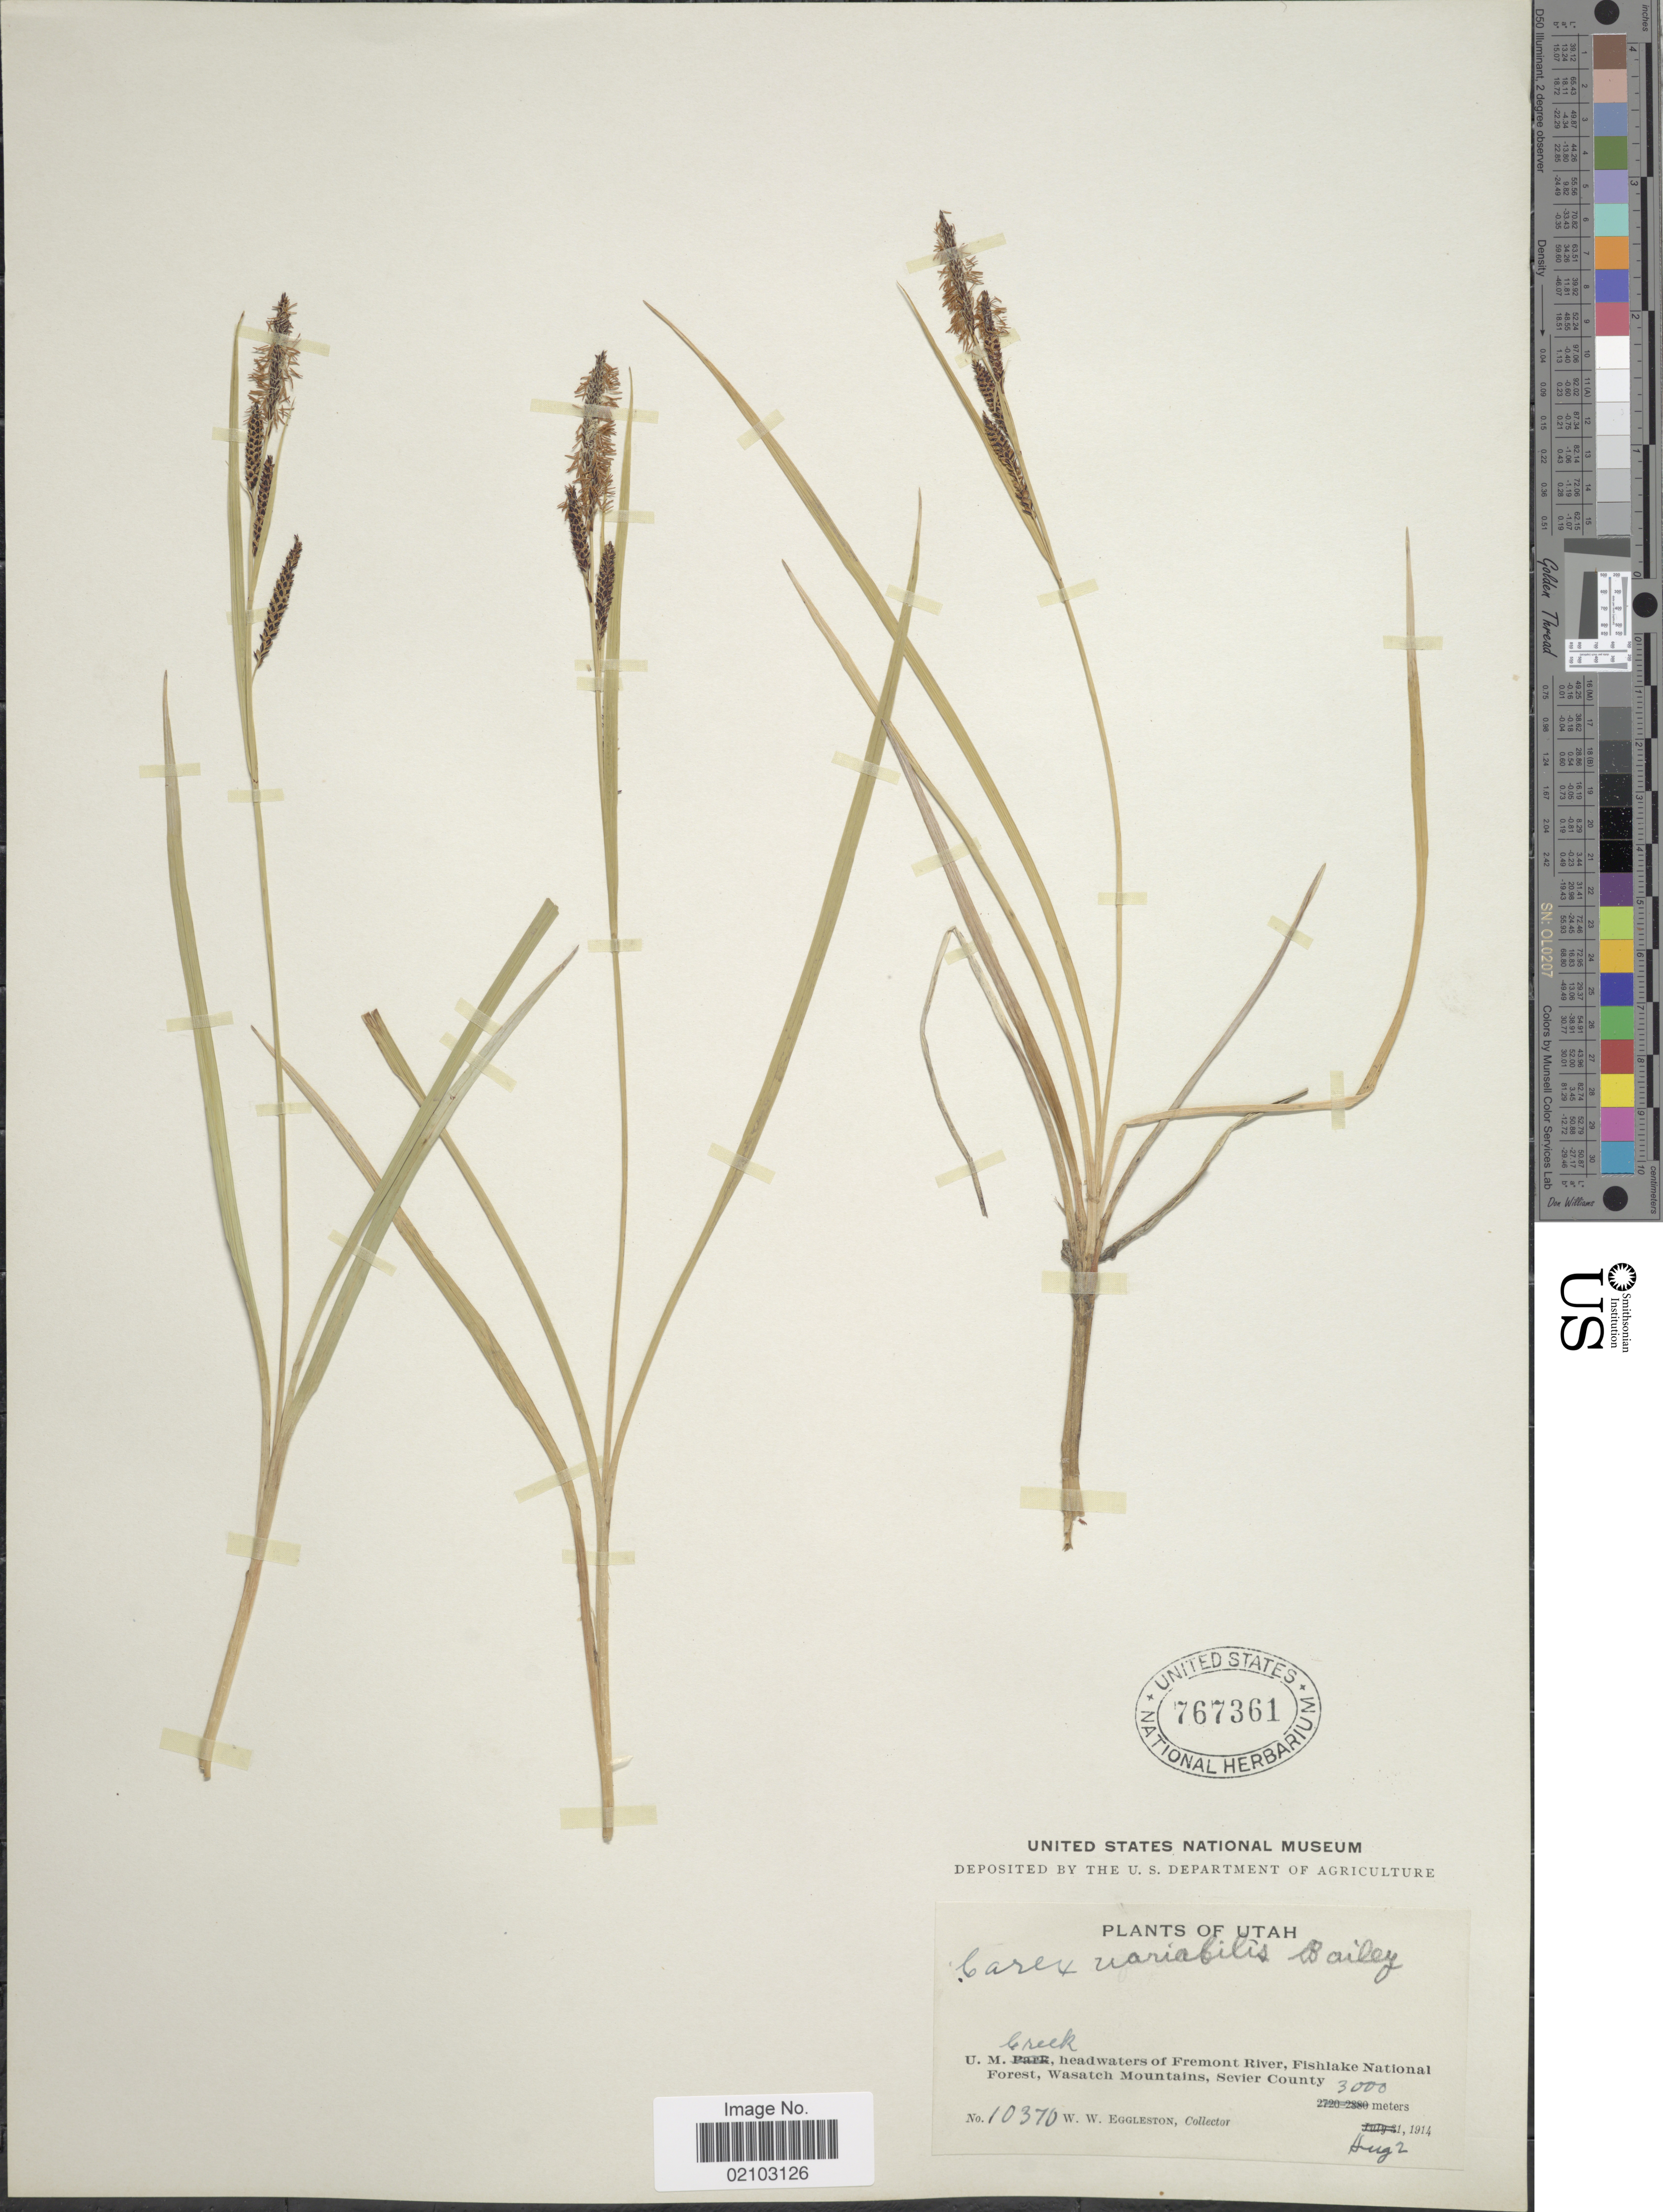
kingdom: Plantae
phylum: Tracheophyta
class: Liliopsida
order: Poales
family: Cyperaceae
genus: Carex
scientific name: Carex aquatilis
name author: Wahlenb.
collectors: W. W. Eggleston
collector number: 10370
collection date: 1914-08-02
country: United States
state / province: Utah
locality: U.M. Creek, headwaters of Fremont River, Fishlake National Forest, Wasatch Mountains, Sevier County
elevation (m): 3000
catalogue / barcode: US 767361